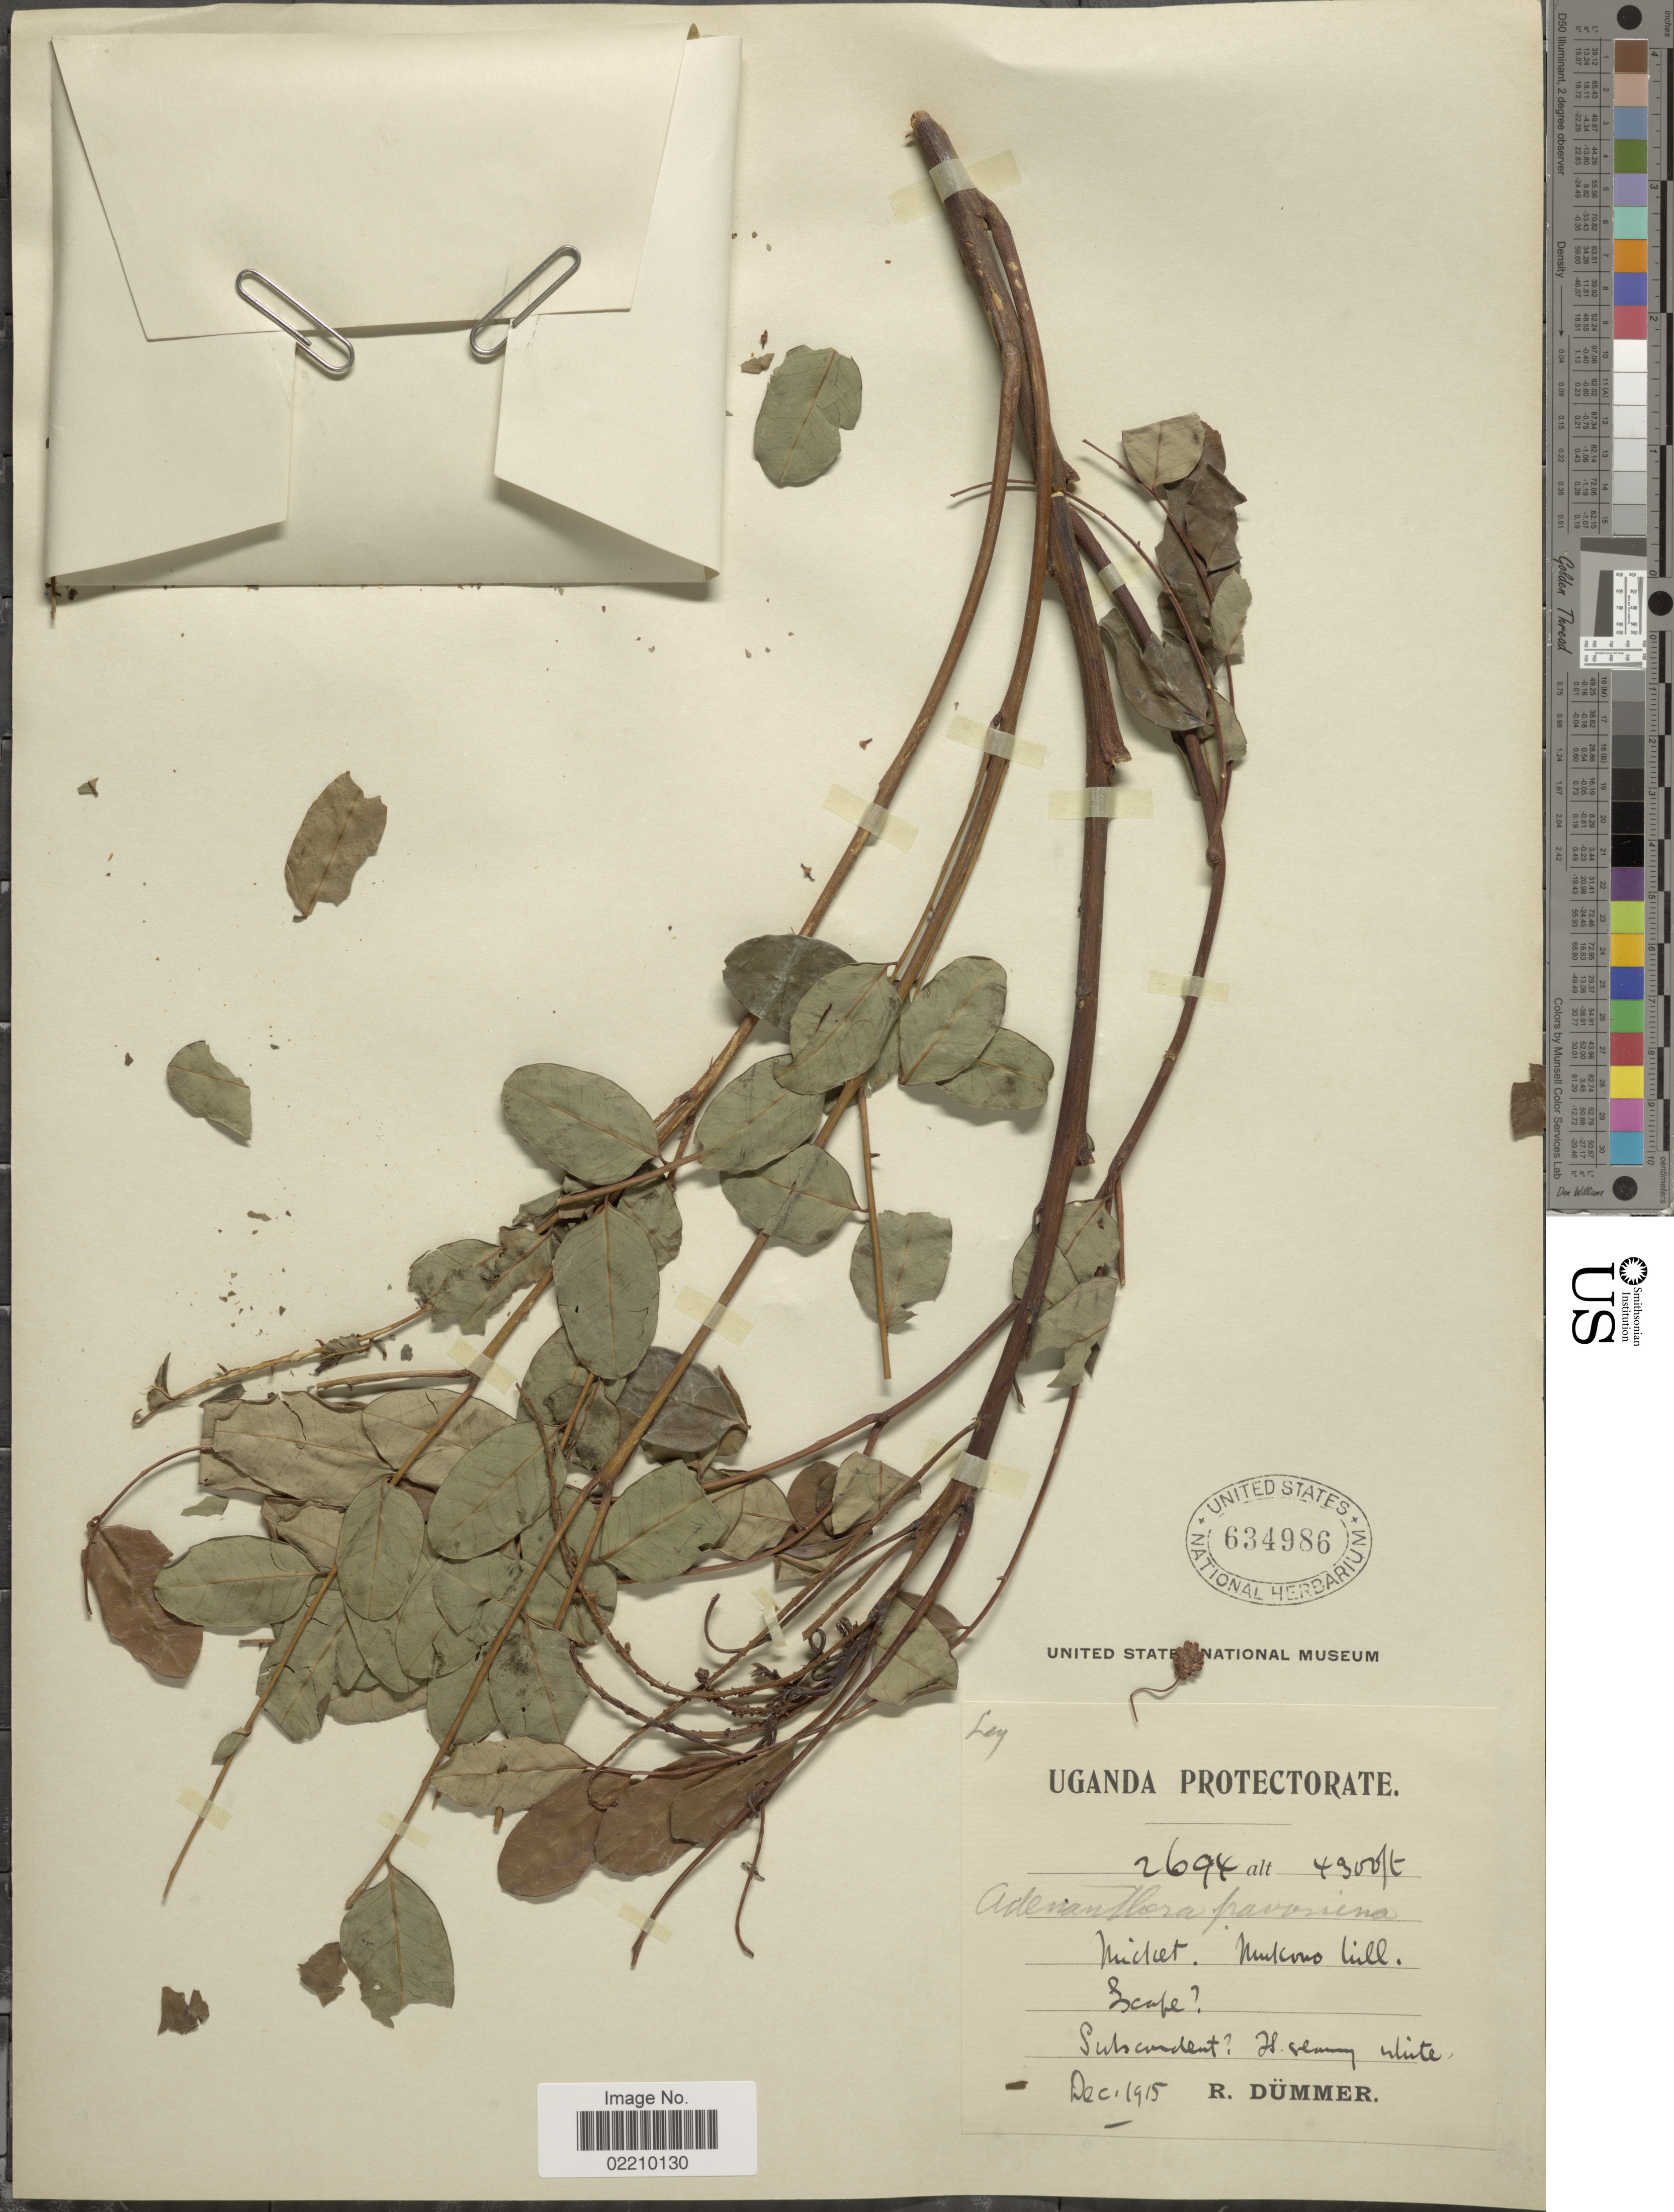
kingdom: Plantae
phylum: Tracheophyta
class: Magnoliopsida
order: Fabales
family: Fabaceae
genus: Adenanthera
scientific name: Adenanthera pavonina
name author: L.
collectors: R. A. Dümmer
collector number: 2694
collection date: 1915-12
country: Uganda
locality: Uganda Protectorate, Mukono hill.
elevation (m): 1311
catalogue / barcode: US 634986